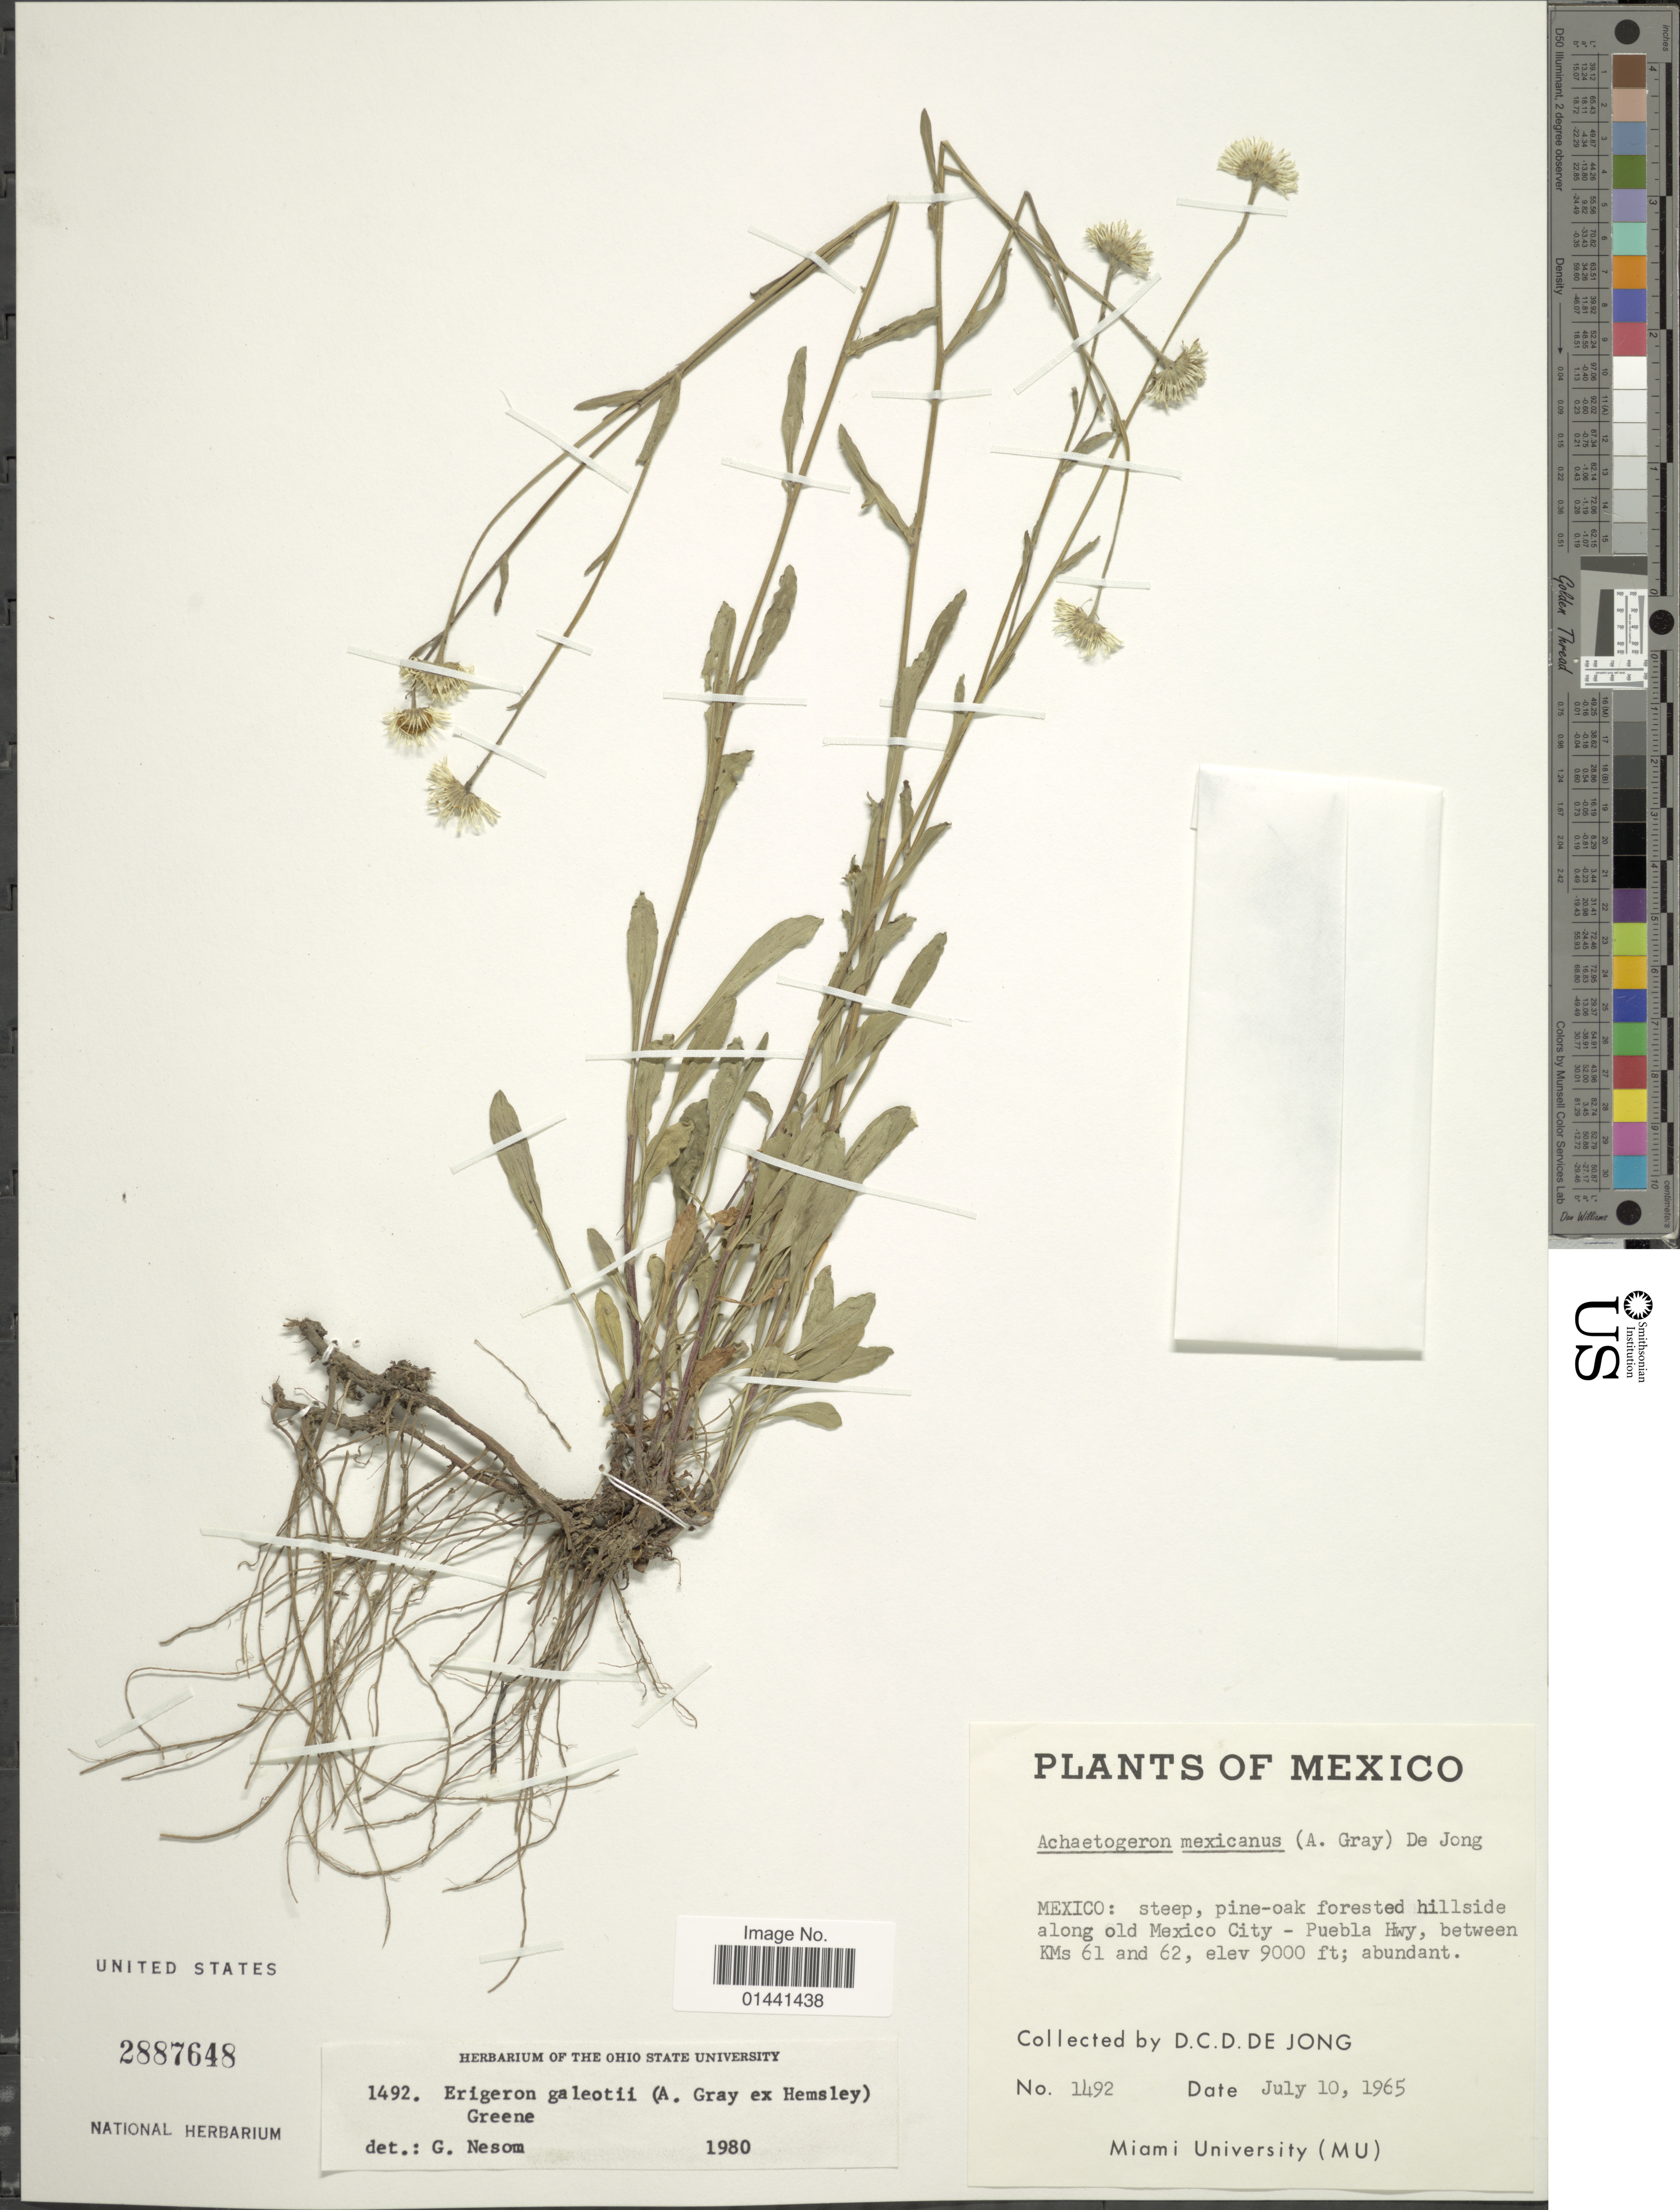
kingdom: Plantae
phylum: Tracheophyta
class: Magnoliopsida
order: Asterales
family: Asteraceae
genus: Erigeron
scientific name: Erigeron galeottii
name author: (A. Gray ex Hemsl.) Greene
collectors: D. De Jong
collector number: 1492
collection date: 1965-07-10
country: Mexico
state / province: México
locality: Steep, pine-oak forested hillside along old City- Puebla Hwy, between KMs 61 and 62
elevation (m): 2743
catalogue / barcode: US 2887648